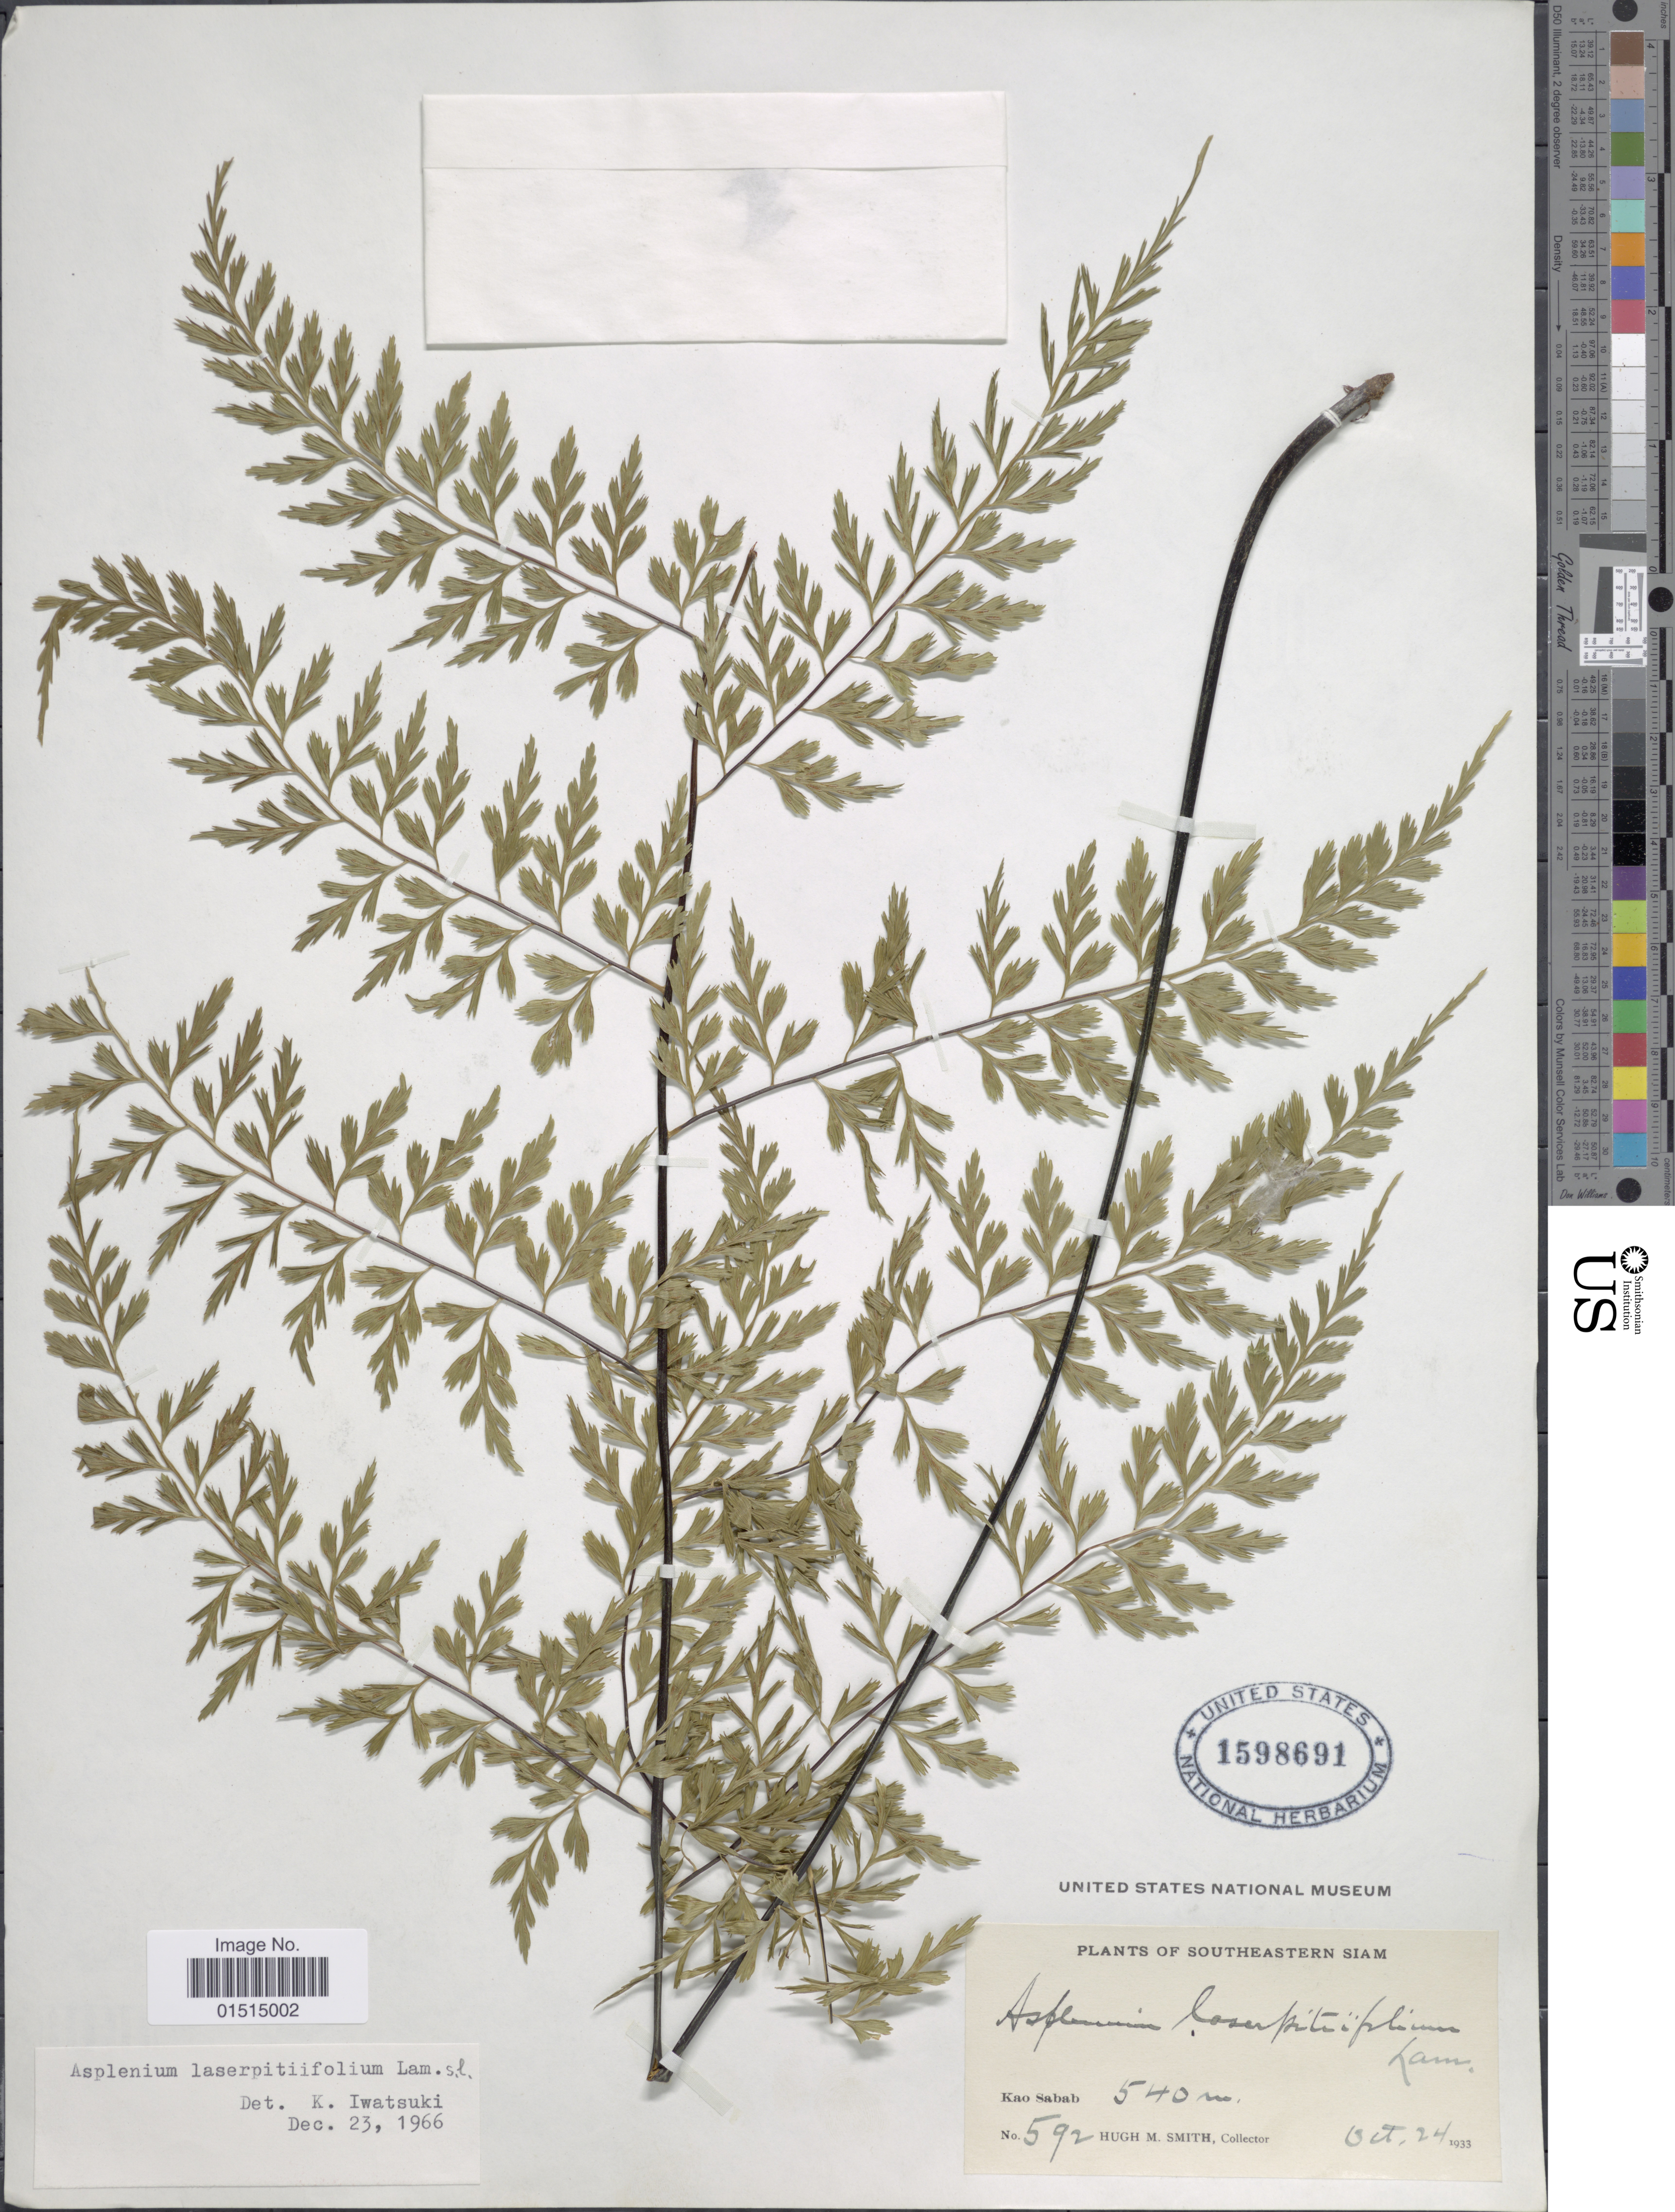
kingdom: Plantae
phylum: Tracheophyta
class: Polypodiopsida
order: Polypodiales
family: Aspleniaceae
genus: Asplenium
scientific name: Asplenium laserpitiifolium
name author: Lam.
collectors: H. M. Smith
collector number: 592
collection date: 1933-10-24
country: Thailand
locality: Southeastern Siam, Kao Sabab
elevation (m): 540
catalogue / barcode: US 1598691